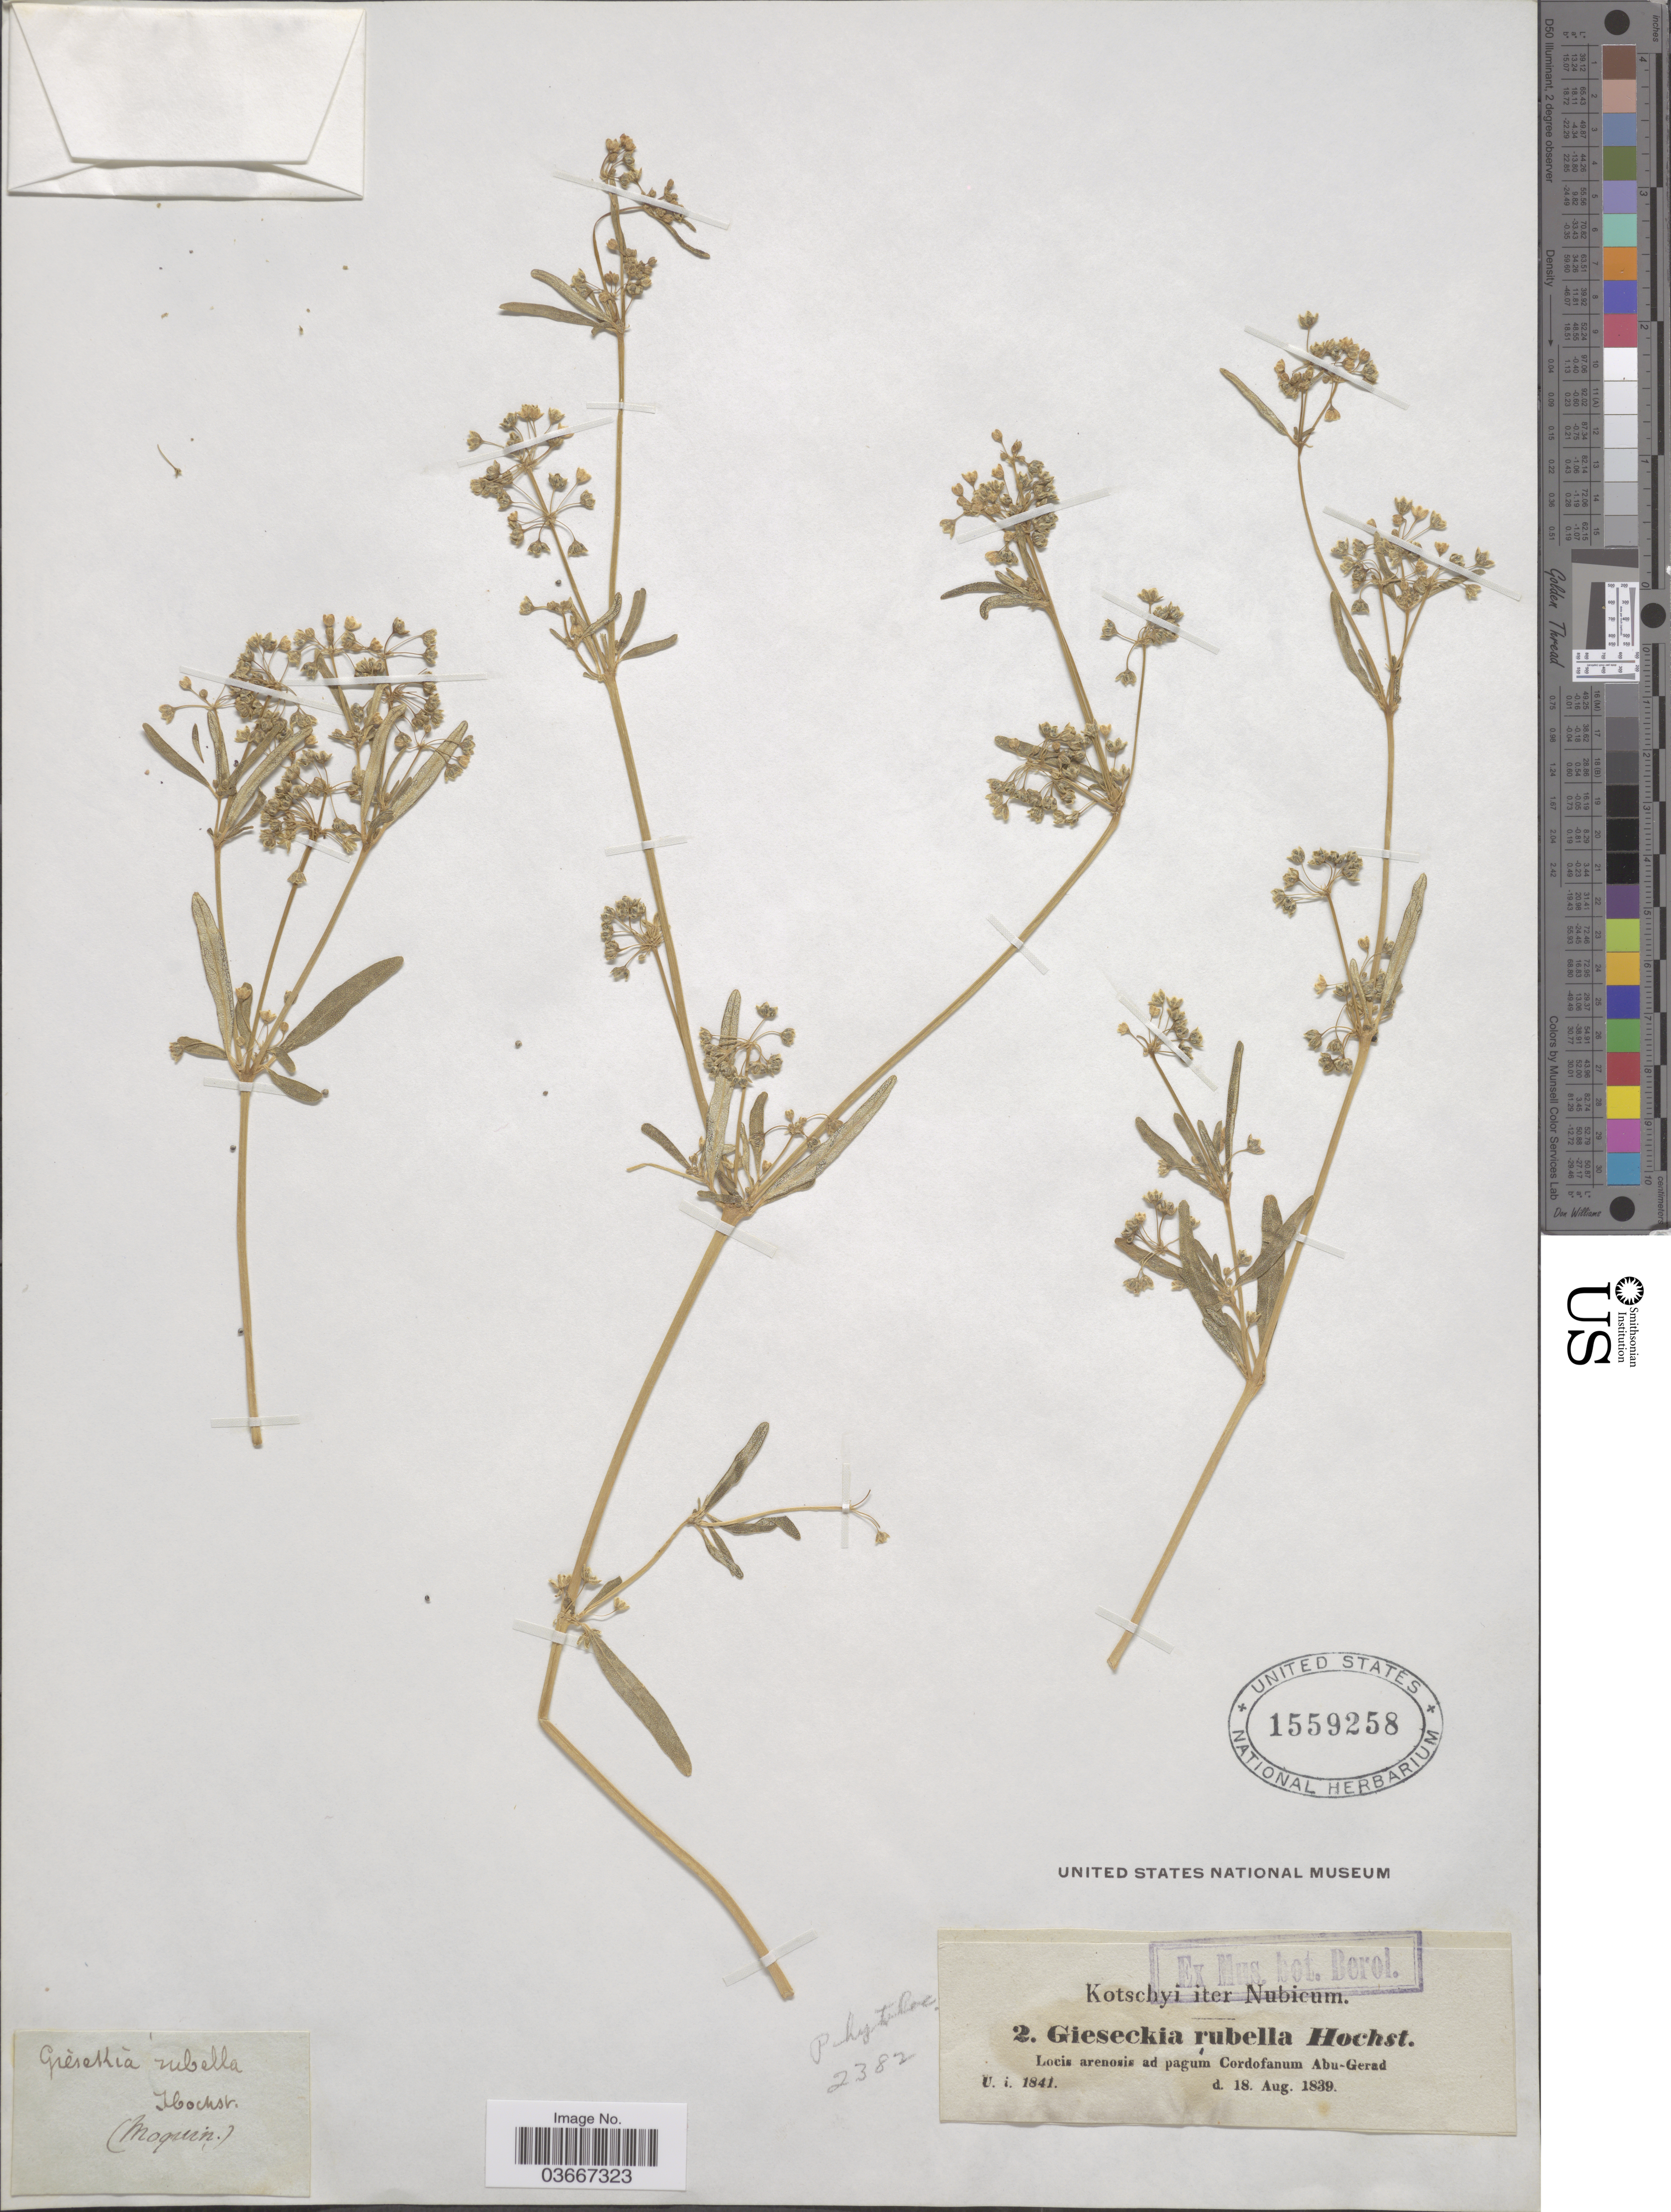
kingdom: Plantae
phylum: Tracheophyta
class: Magnoliopsida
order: Caryophyllales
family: Gisekiaceae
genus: Gisekia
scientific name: Gisekia rubella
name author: Hochst. ex Moq.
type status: Type Collection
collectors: K. G. Kotschy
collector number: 2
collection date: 1839-08-18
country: Sudan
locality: Iter Nubicum. Ad pagum Cordofanum Abu-Gerad.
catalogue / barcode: US 1559258